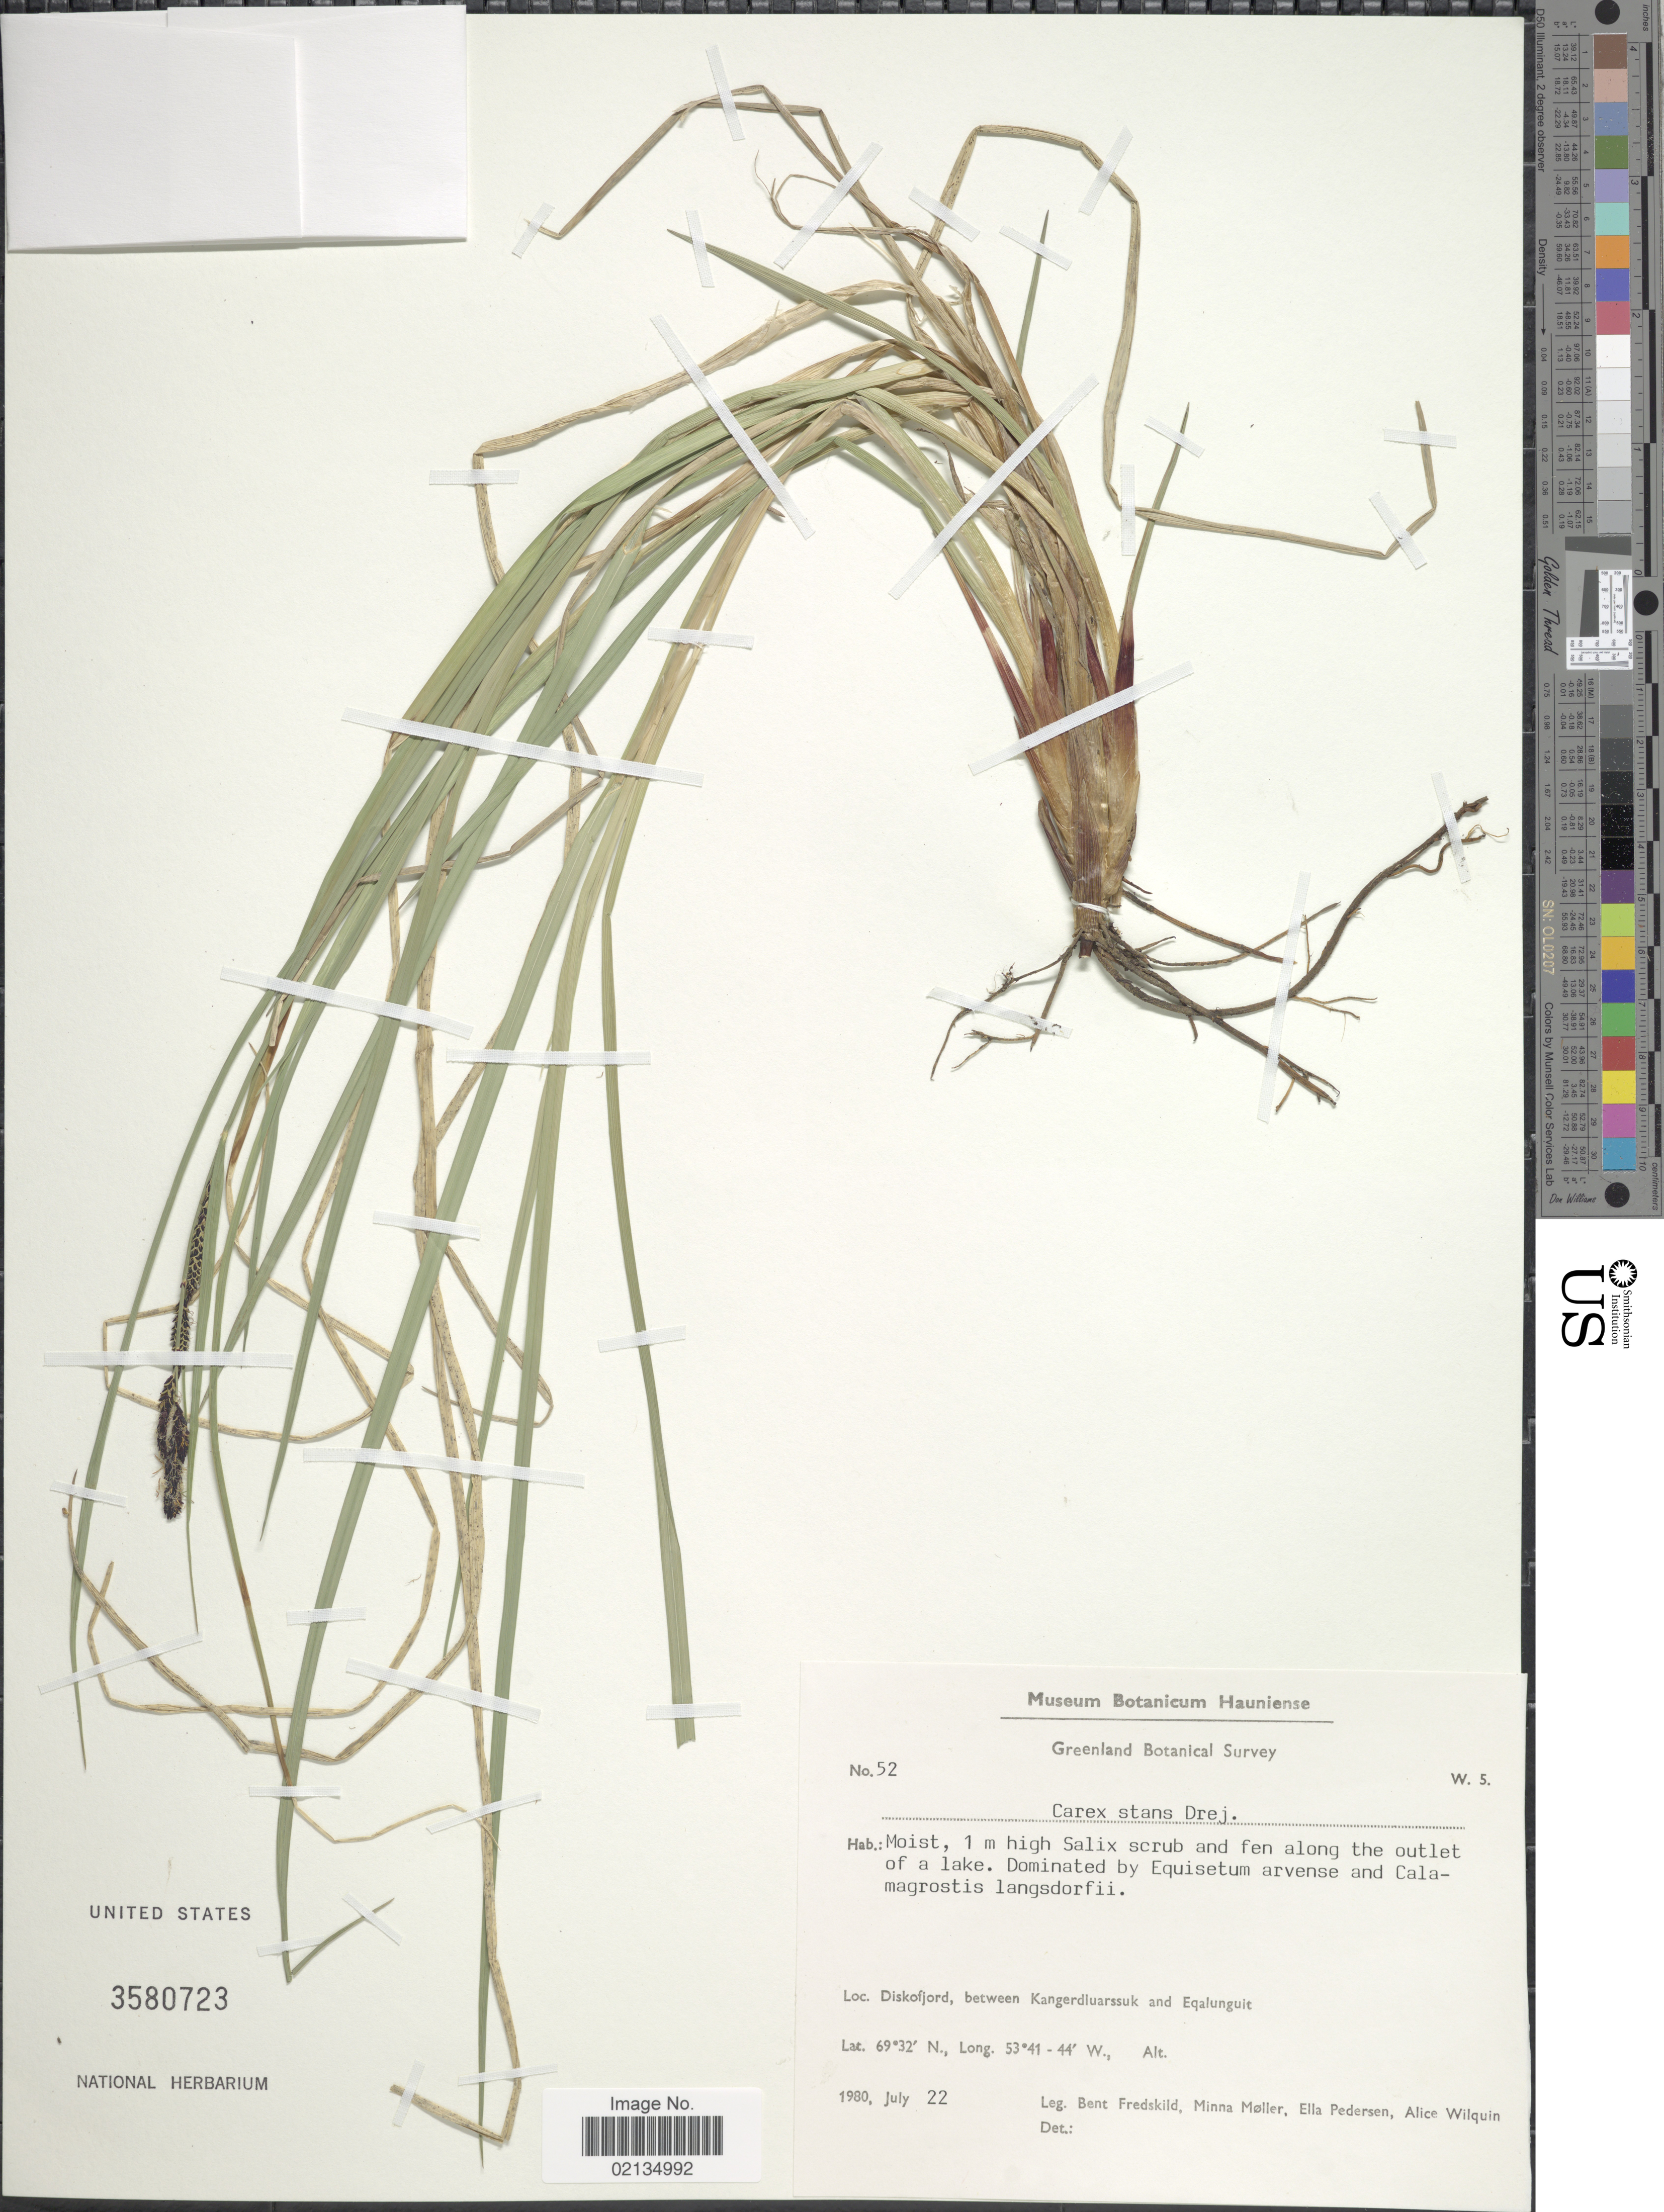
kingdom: Plantae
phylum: Tracheophyta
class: Liliopsida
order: Poales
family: Cyperaceae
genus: Carex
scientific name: Carex aquatilis var. minor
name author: Boott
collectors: B. Fredskild, M. Møller, E. Pedersen & A. Wilquin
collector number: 52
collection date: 1980-07-22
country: Greenland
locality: Diskofjord, between Kangerdluarssuk and Eqalunguit. Greenland. Along the outlet of a lake.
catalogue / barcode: US 3580723